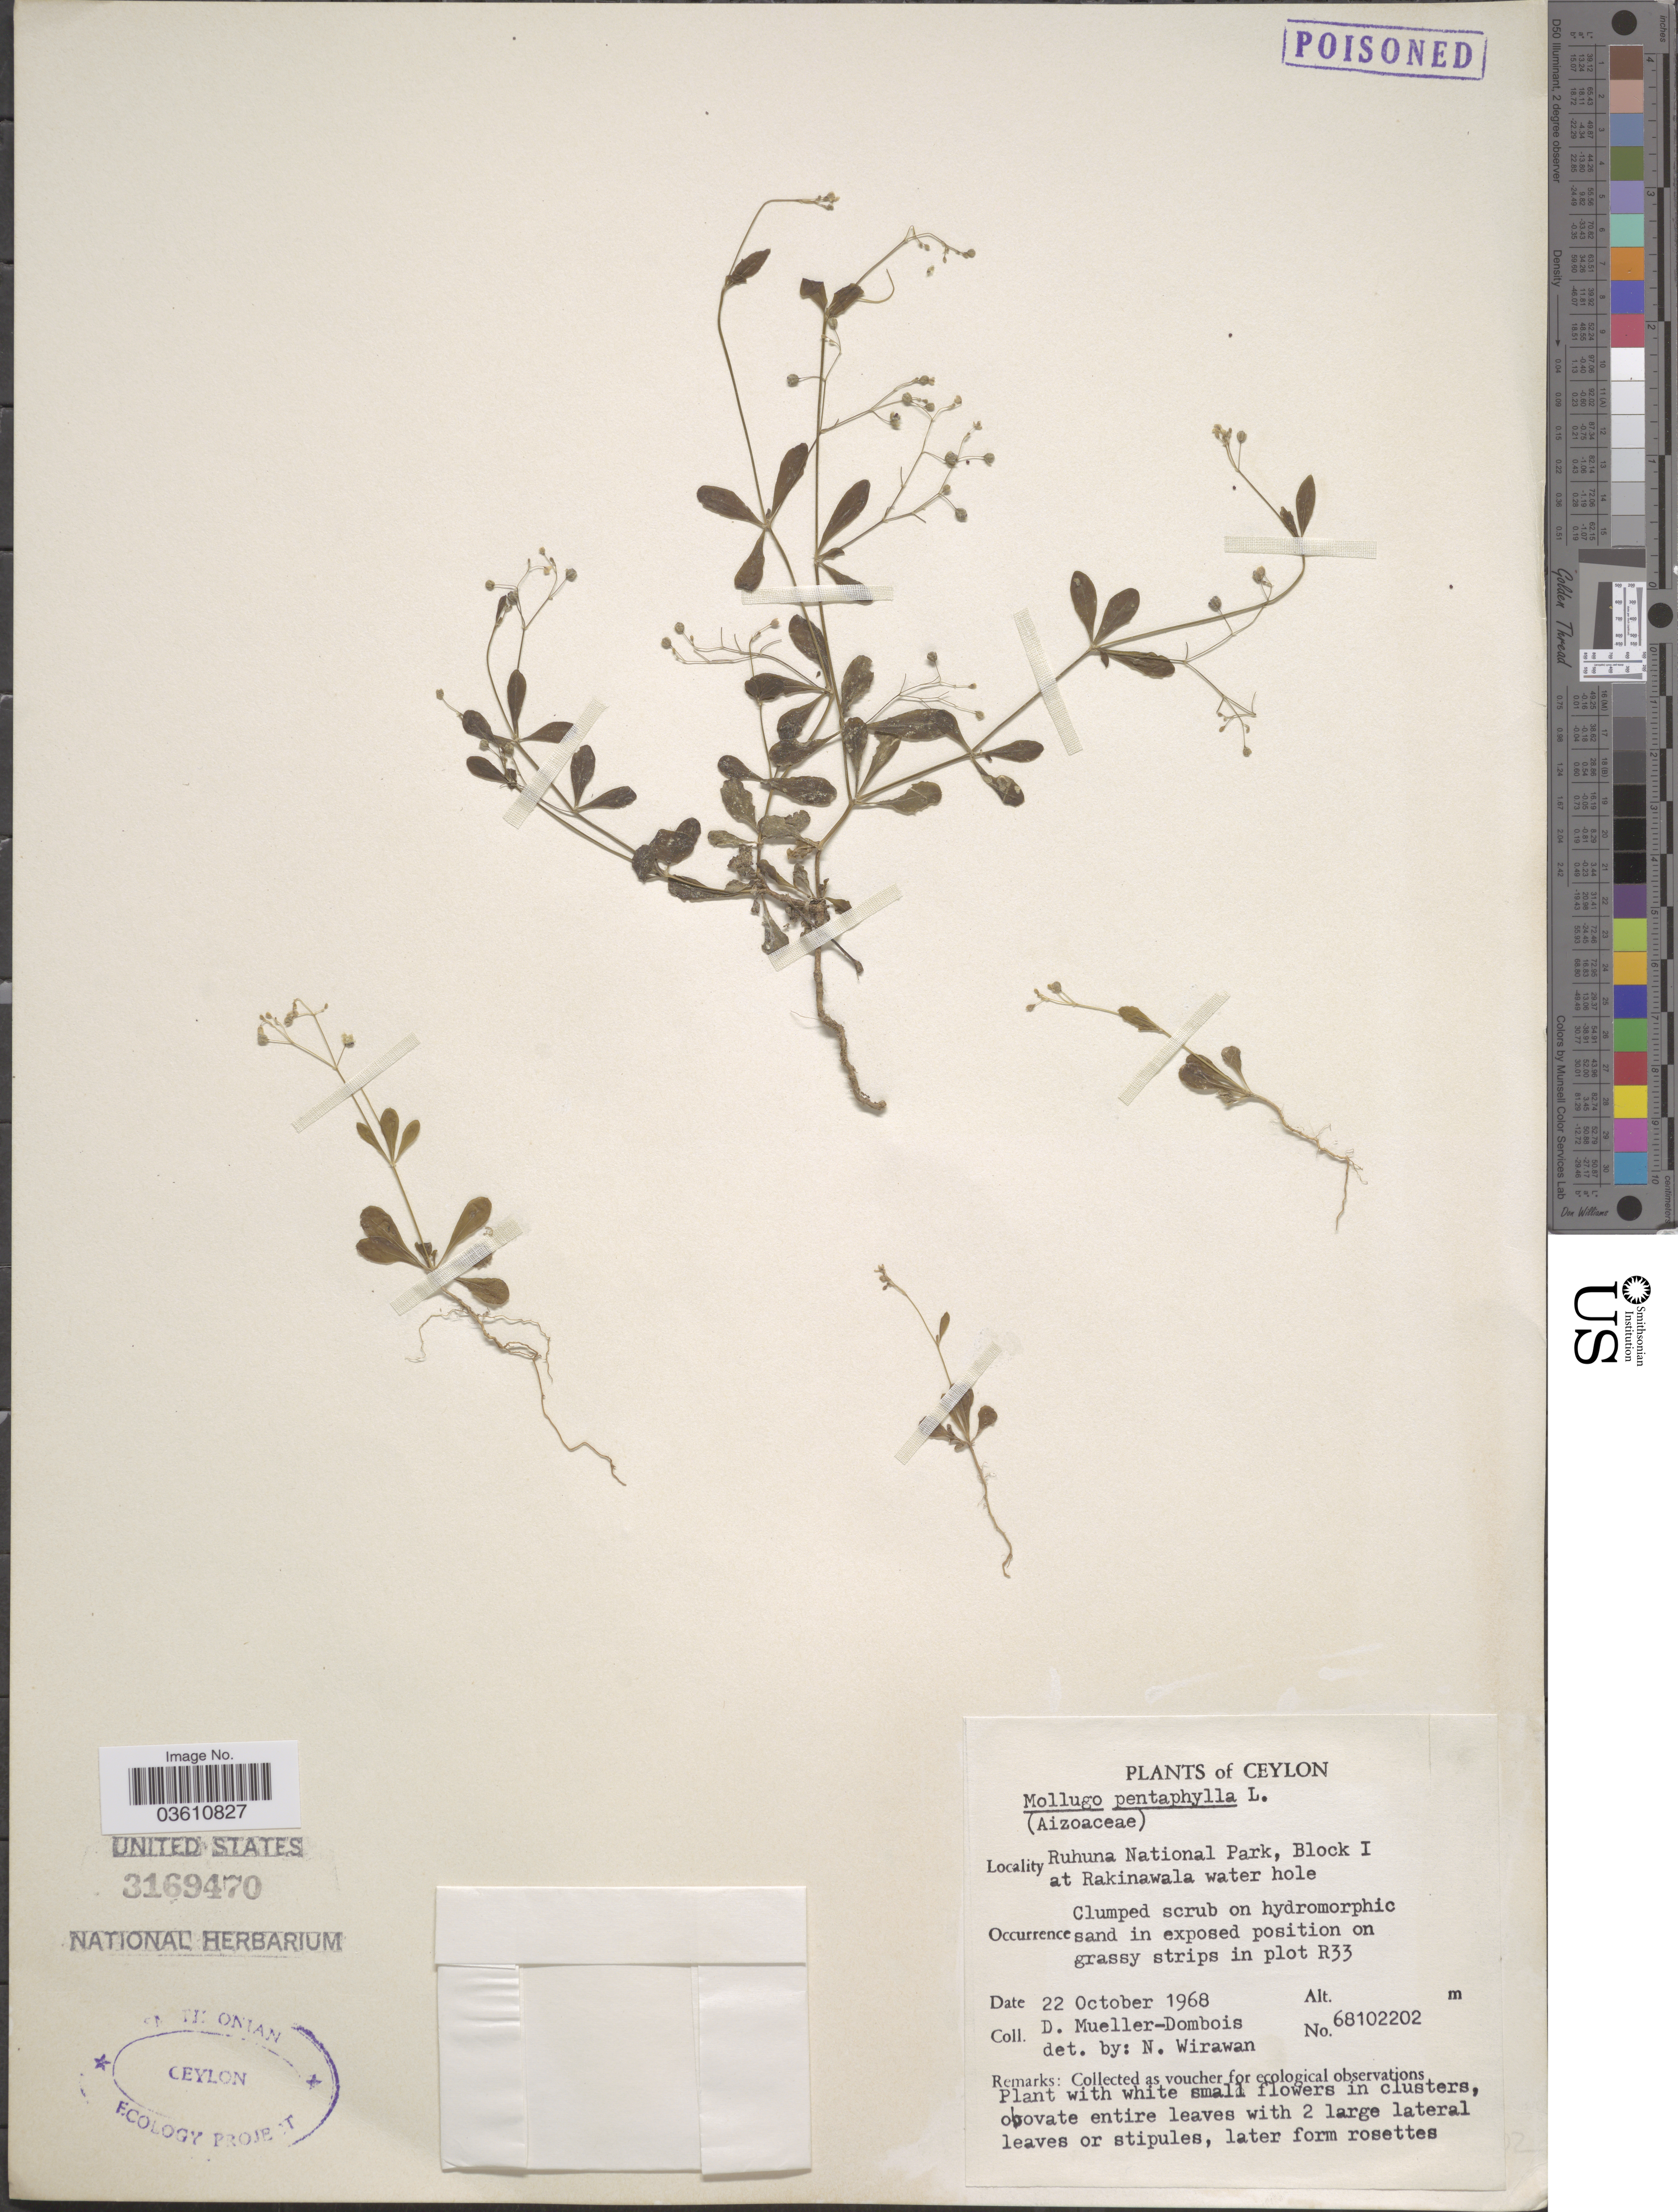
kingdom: Plantae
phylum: Tracheophyta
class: Magnoliopsida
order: Caryophyllales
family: Molluginaceae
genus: Trigastrotheca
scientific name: Trigastrotheca pentaphylla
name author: (L.) Thulin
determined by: Strong, Mark T., (BOT), Smithsonian Institution - National Museum of Natural History (UNITED STATES)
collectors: D. Mueller-Dombois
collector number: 68102202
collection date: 1968-10-22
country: Sri Lanka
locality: Ceylon. Ruhuna National Park, Block I at Rakinawala water hole. In plot R33.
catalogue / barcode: US 3169470